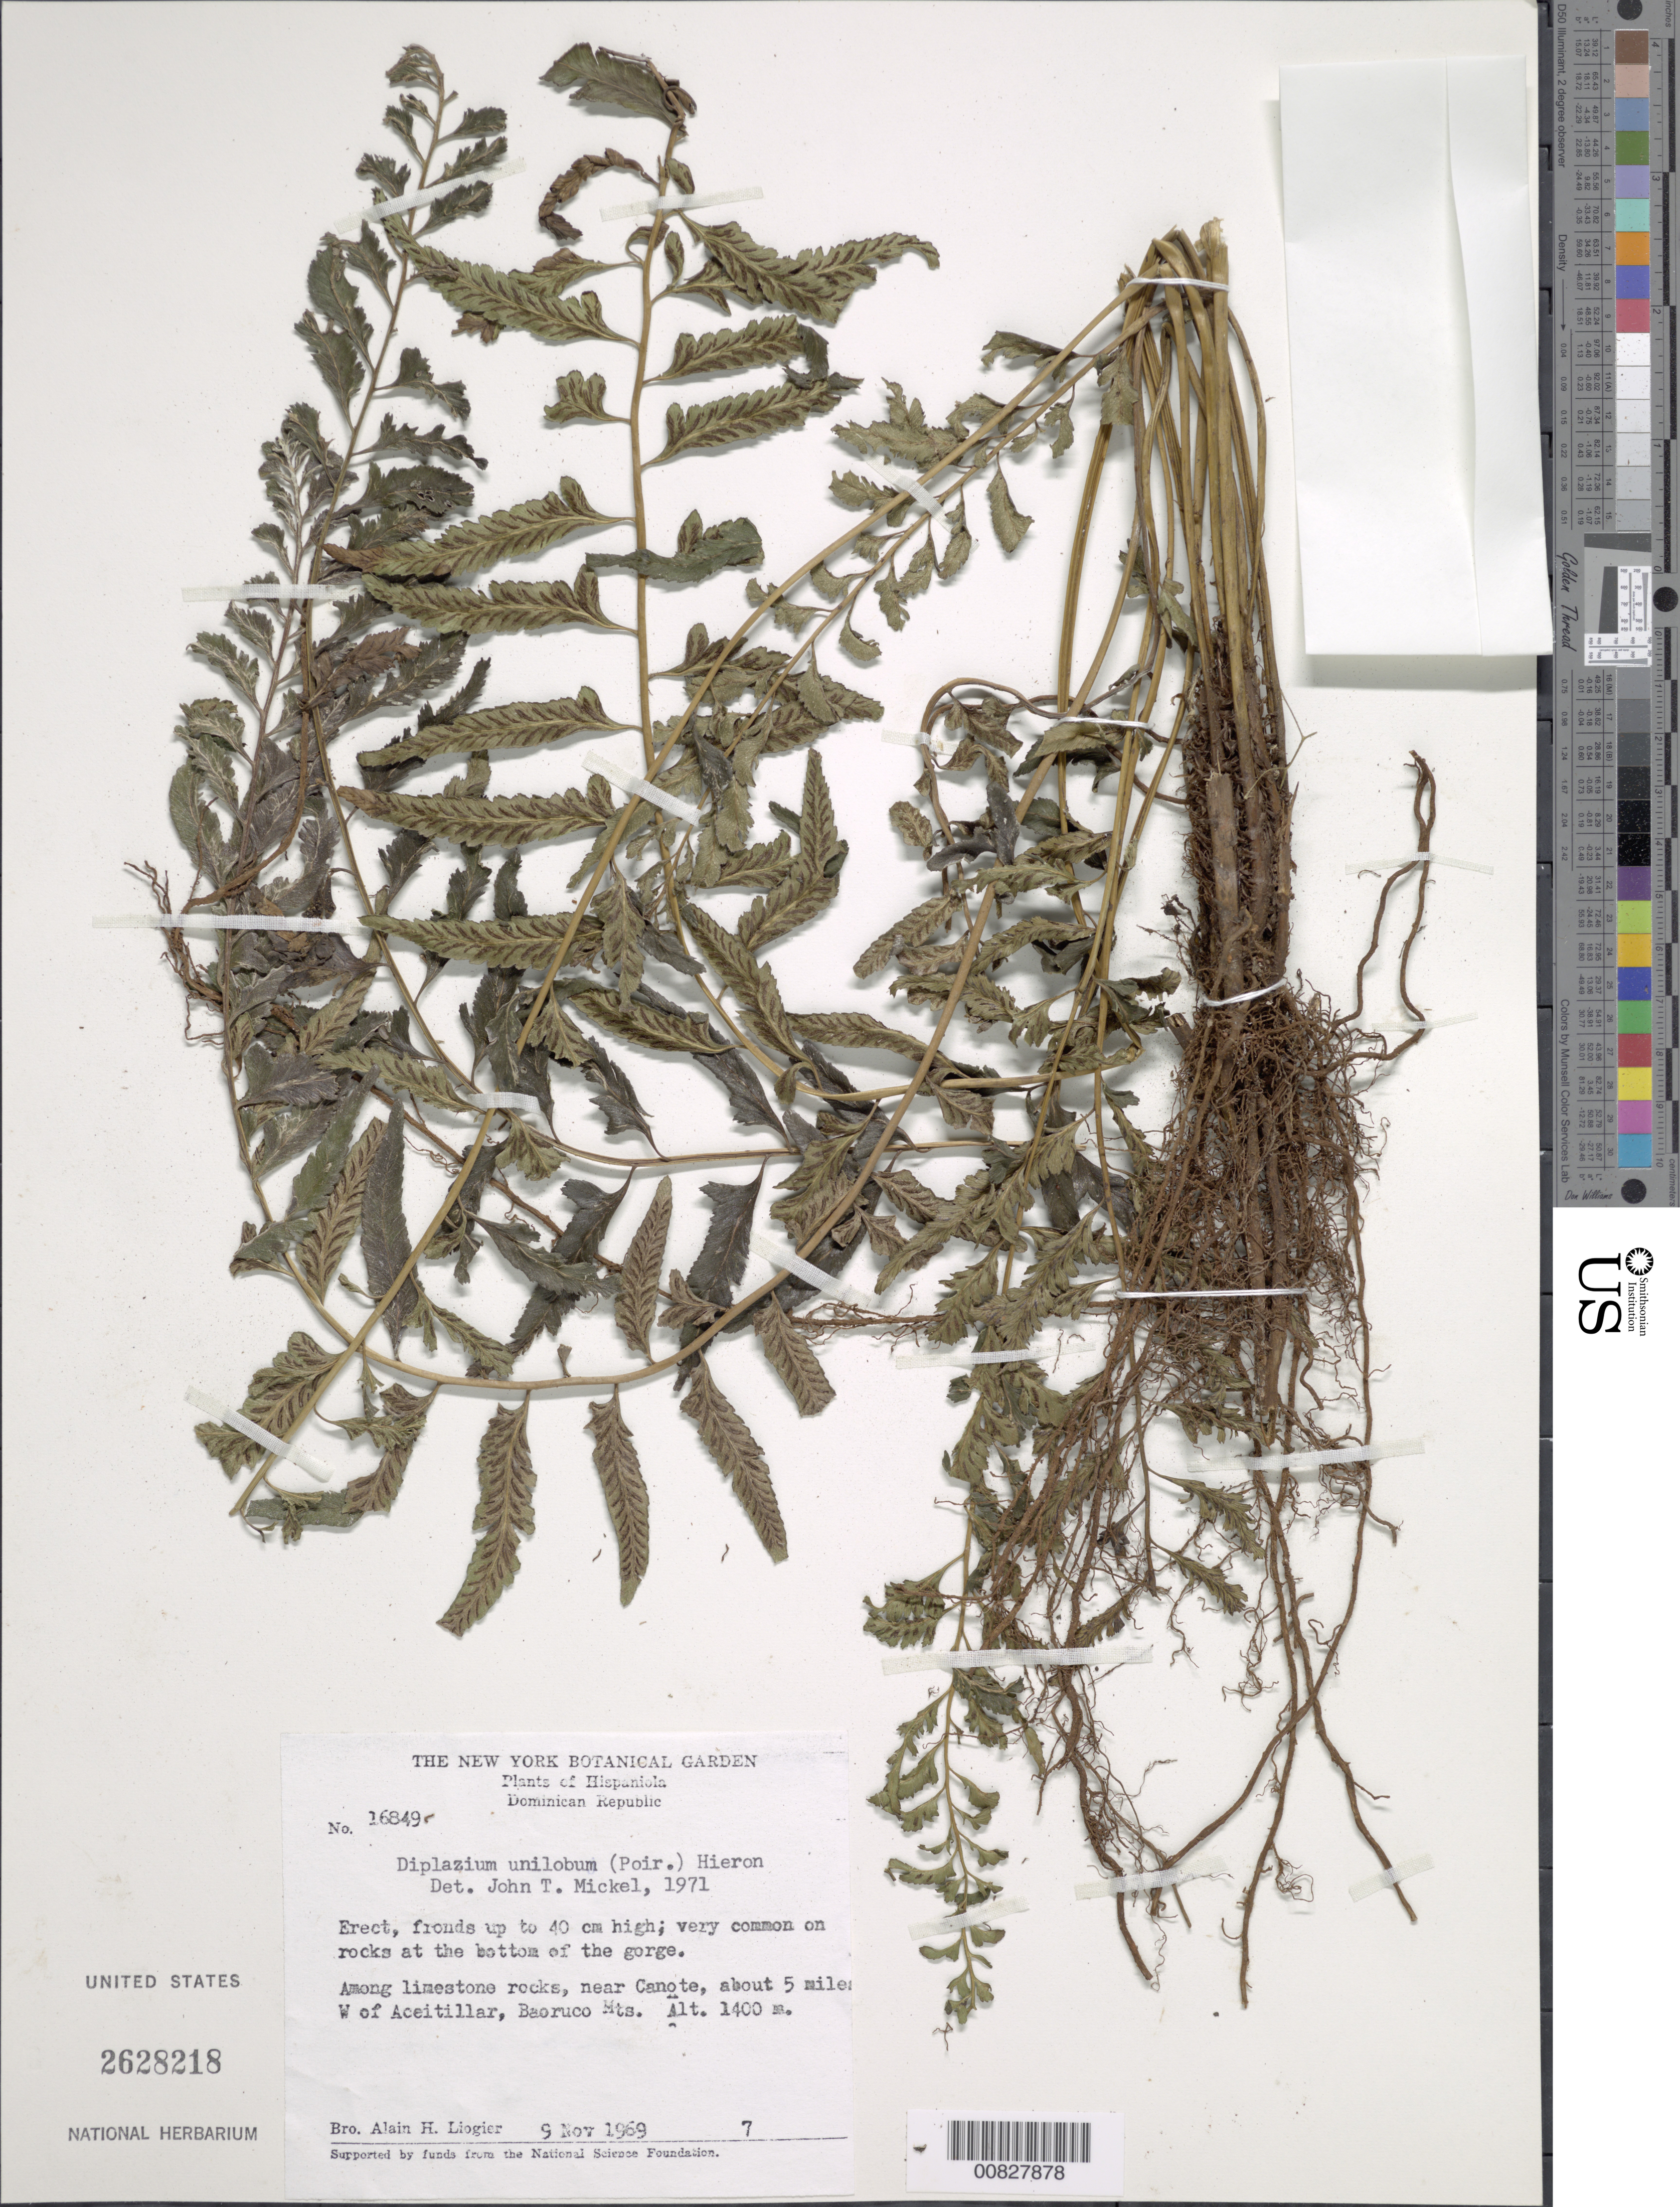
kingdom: Plantae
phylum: Tracheophyta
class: Polypodiopsida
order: Polypodiales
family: Athyriaceae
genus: Diplazium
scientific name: Diplazium unilobum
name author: (Poir.) Hieron.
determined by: Mickel, J. T., (NY), New York Botanical Garden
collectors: A. H. Liogier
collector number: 16849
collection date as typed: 09 Nov 1969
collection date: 1969-11-09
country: Dominican Republic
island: Hispaniola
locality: Canote, 5 miles W of Aceitillar, Baoruco Mts.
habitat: On limestone rocks at bottom of gorge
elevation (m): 1400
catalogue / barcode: US 2628218